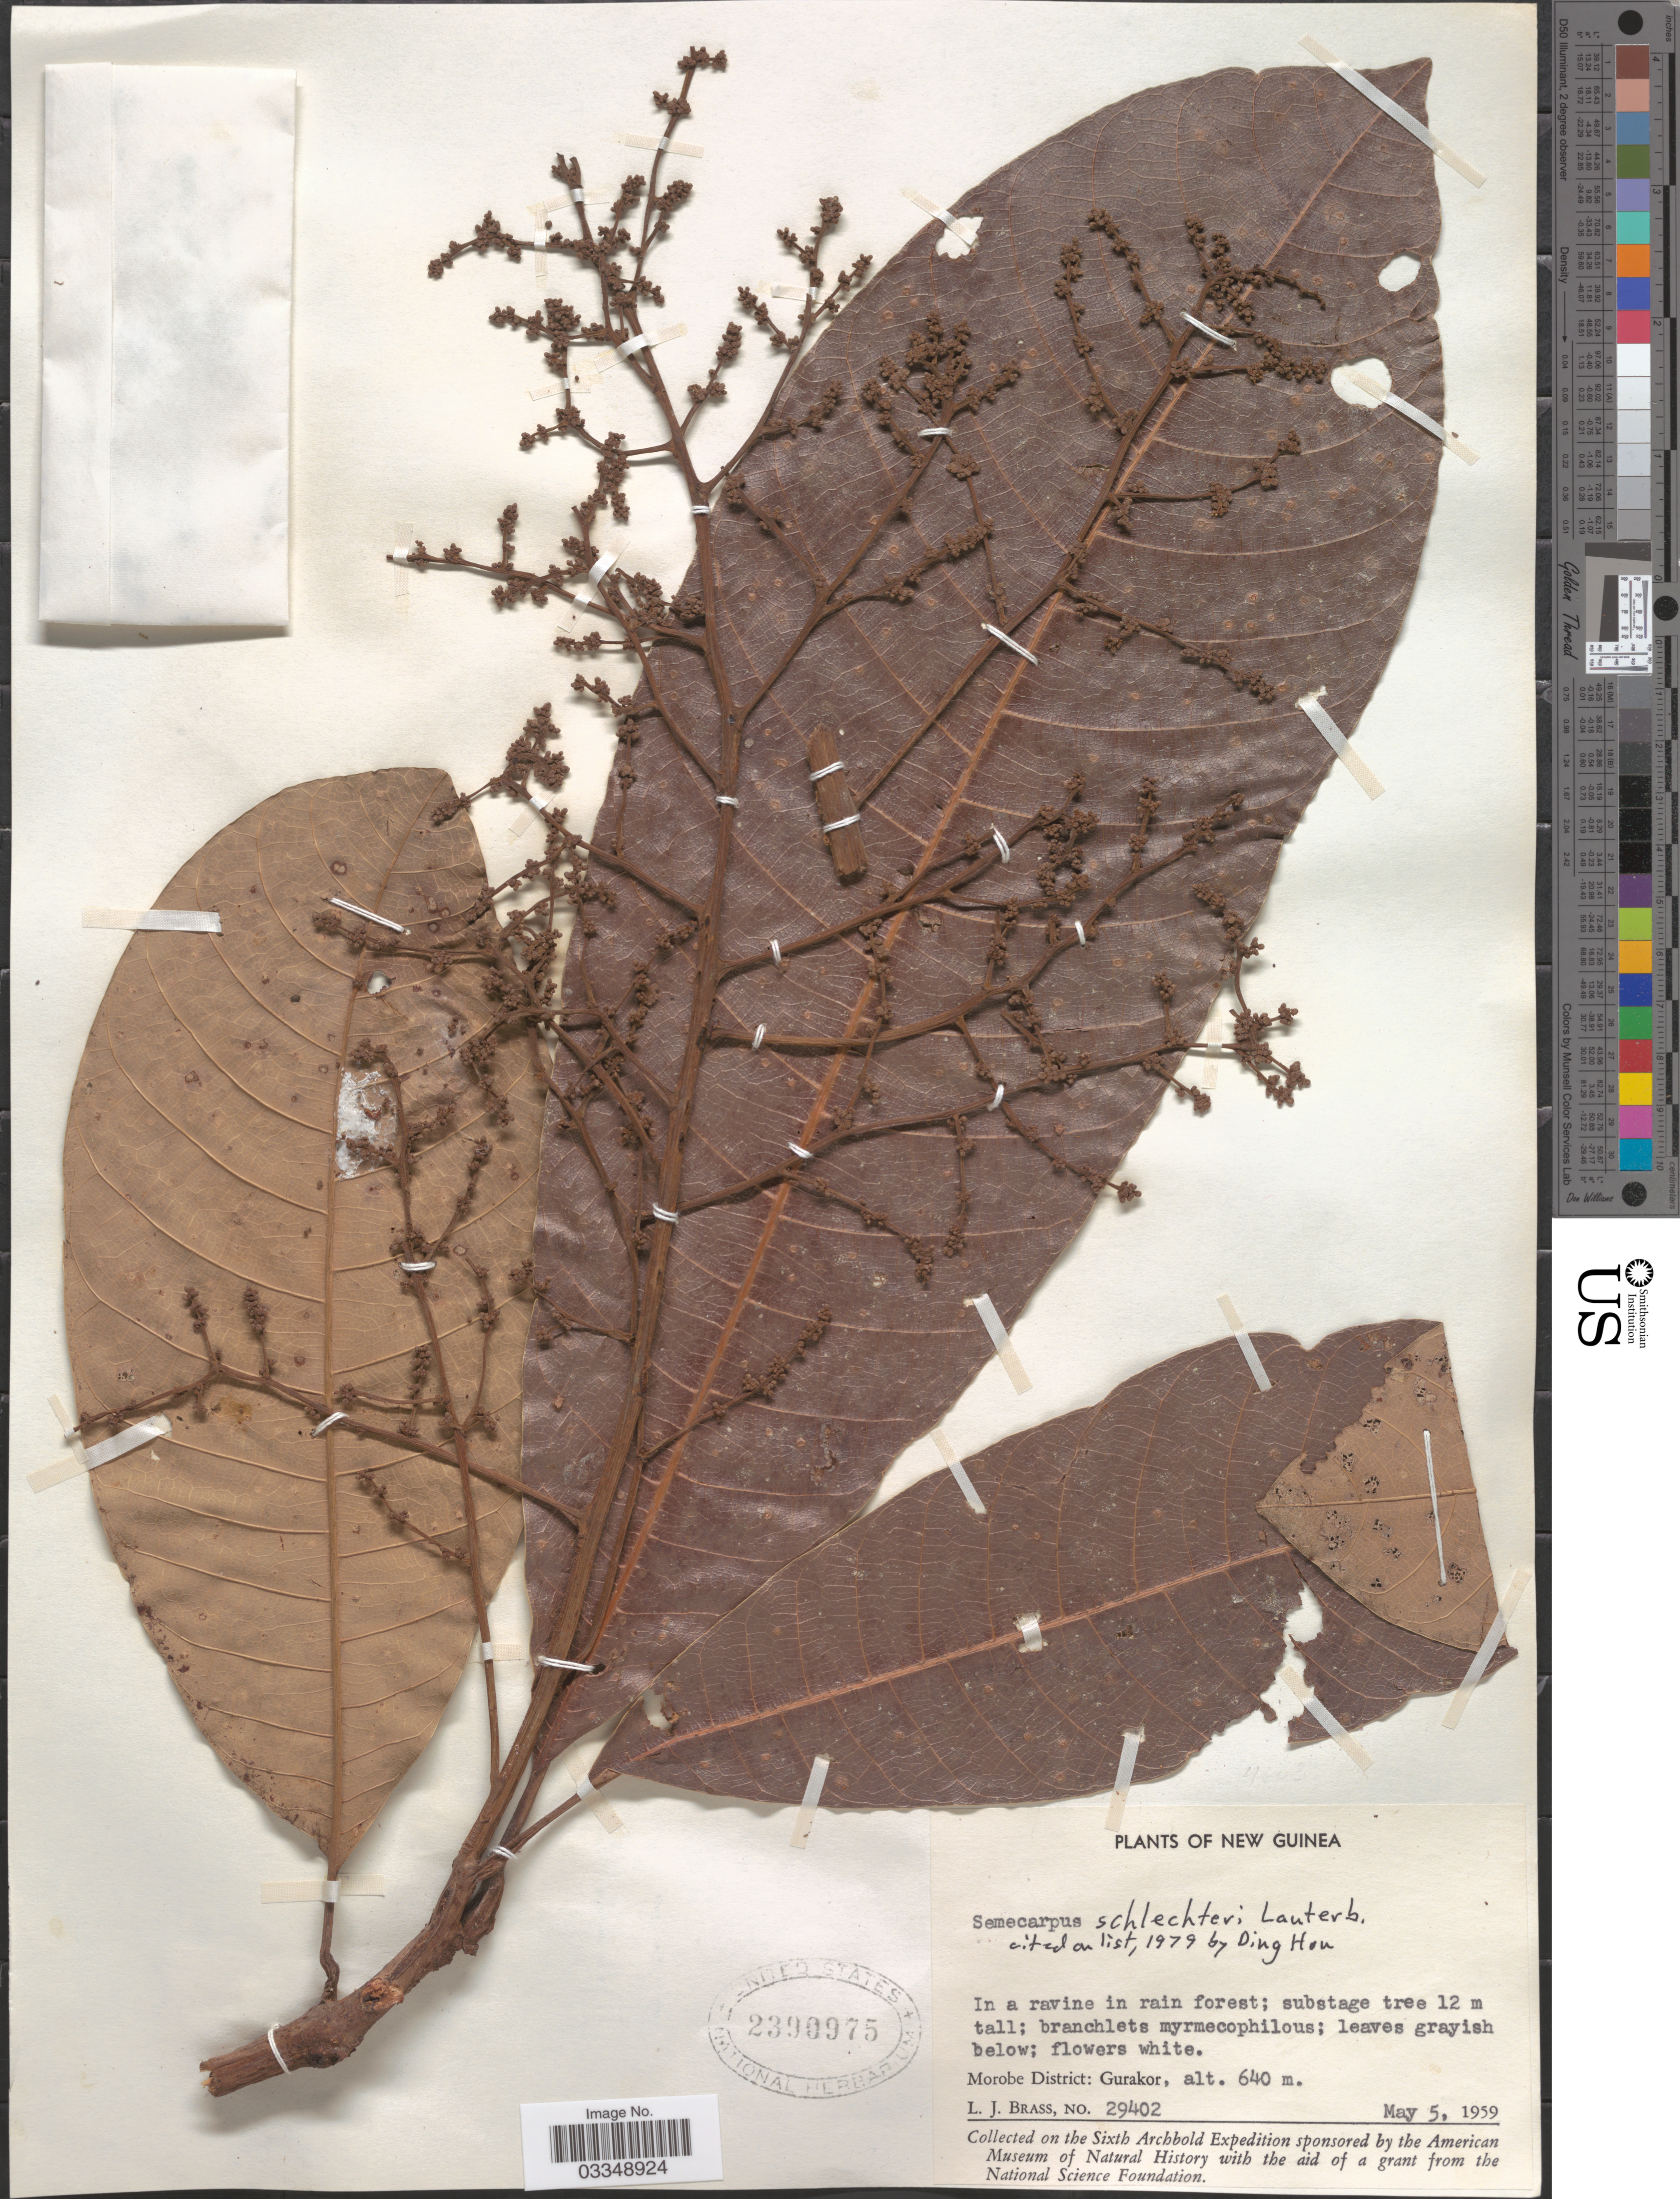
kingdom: Plantae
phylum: Tracheophyta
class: Magnoliopsida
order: Sapindales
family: Anacardiaceae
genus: Semecarpus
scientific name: Semecarpus schlecteri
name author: Lauterb.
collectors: L. J. Brass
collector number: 29402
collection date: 1959-05-05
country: Papua New Guinea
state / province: Morobe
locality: New Guinea. Morobe District: Gurakor.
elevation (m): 640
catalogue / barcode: US 2390975